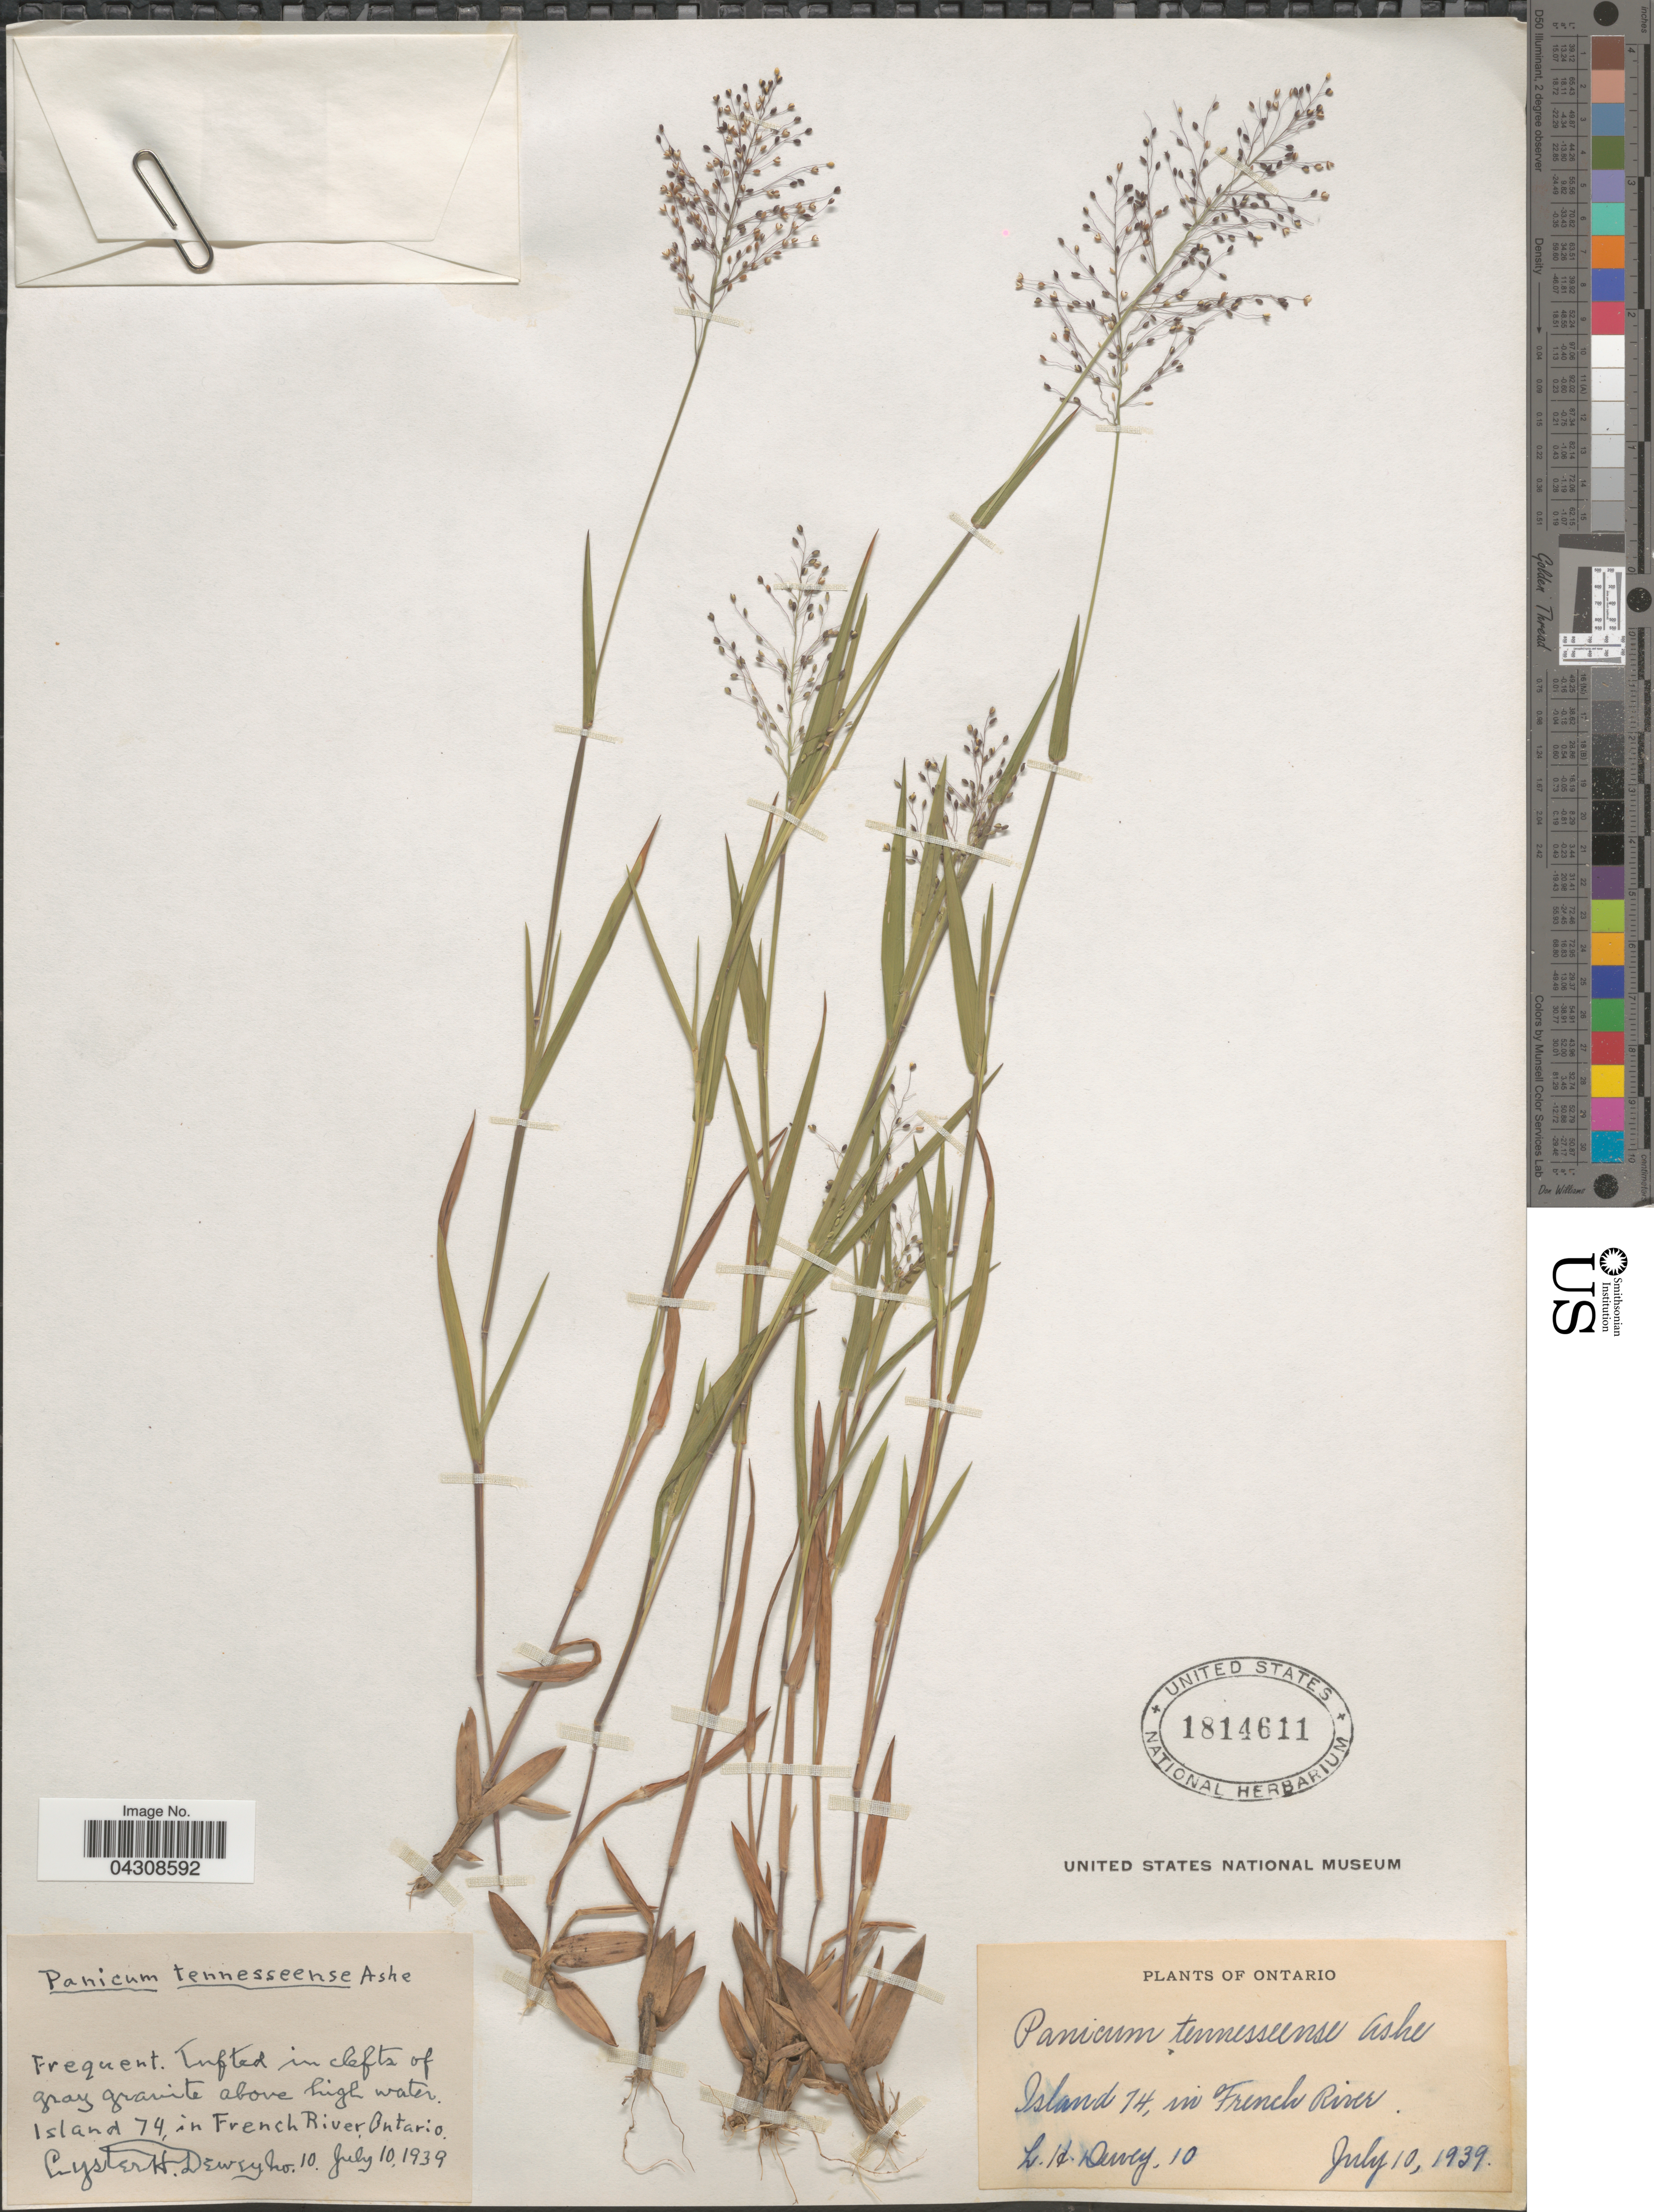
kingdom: Plantae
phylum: Tracheophyta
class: Liliopsida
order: Poales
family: Poaceae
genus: Dichanthelium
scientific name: Dichanthelium acuminatum var. acuminatum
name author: (Sw.) Gould & C.A. Clark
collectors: L. H. Dewey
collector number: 10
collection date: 1939-07-10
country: Canada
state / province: Ontario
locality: Island 74, in French River.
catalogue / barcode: US 1814611